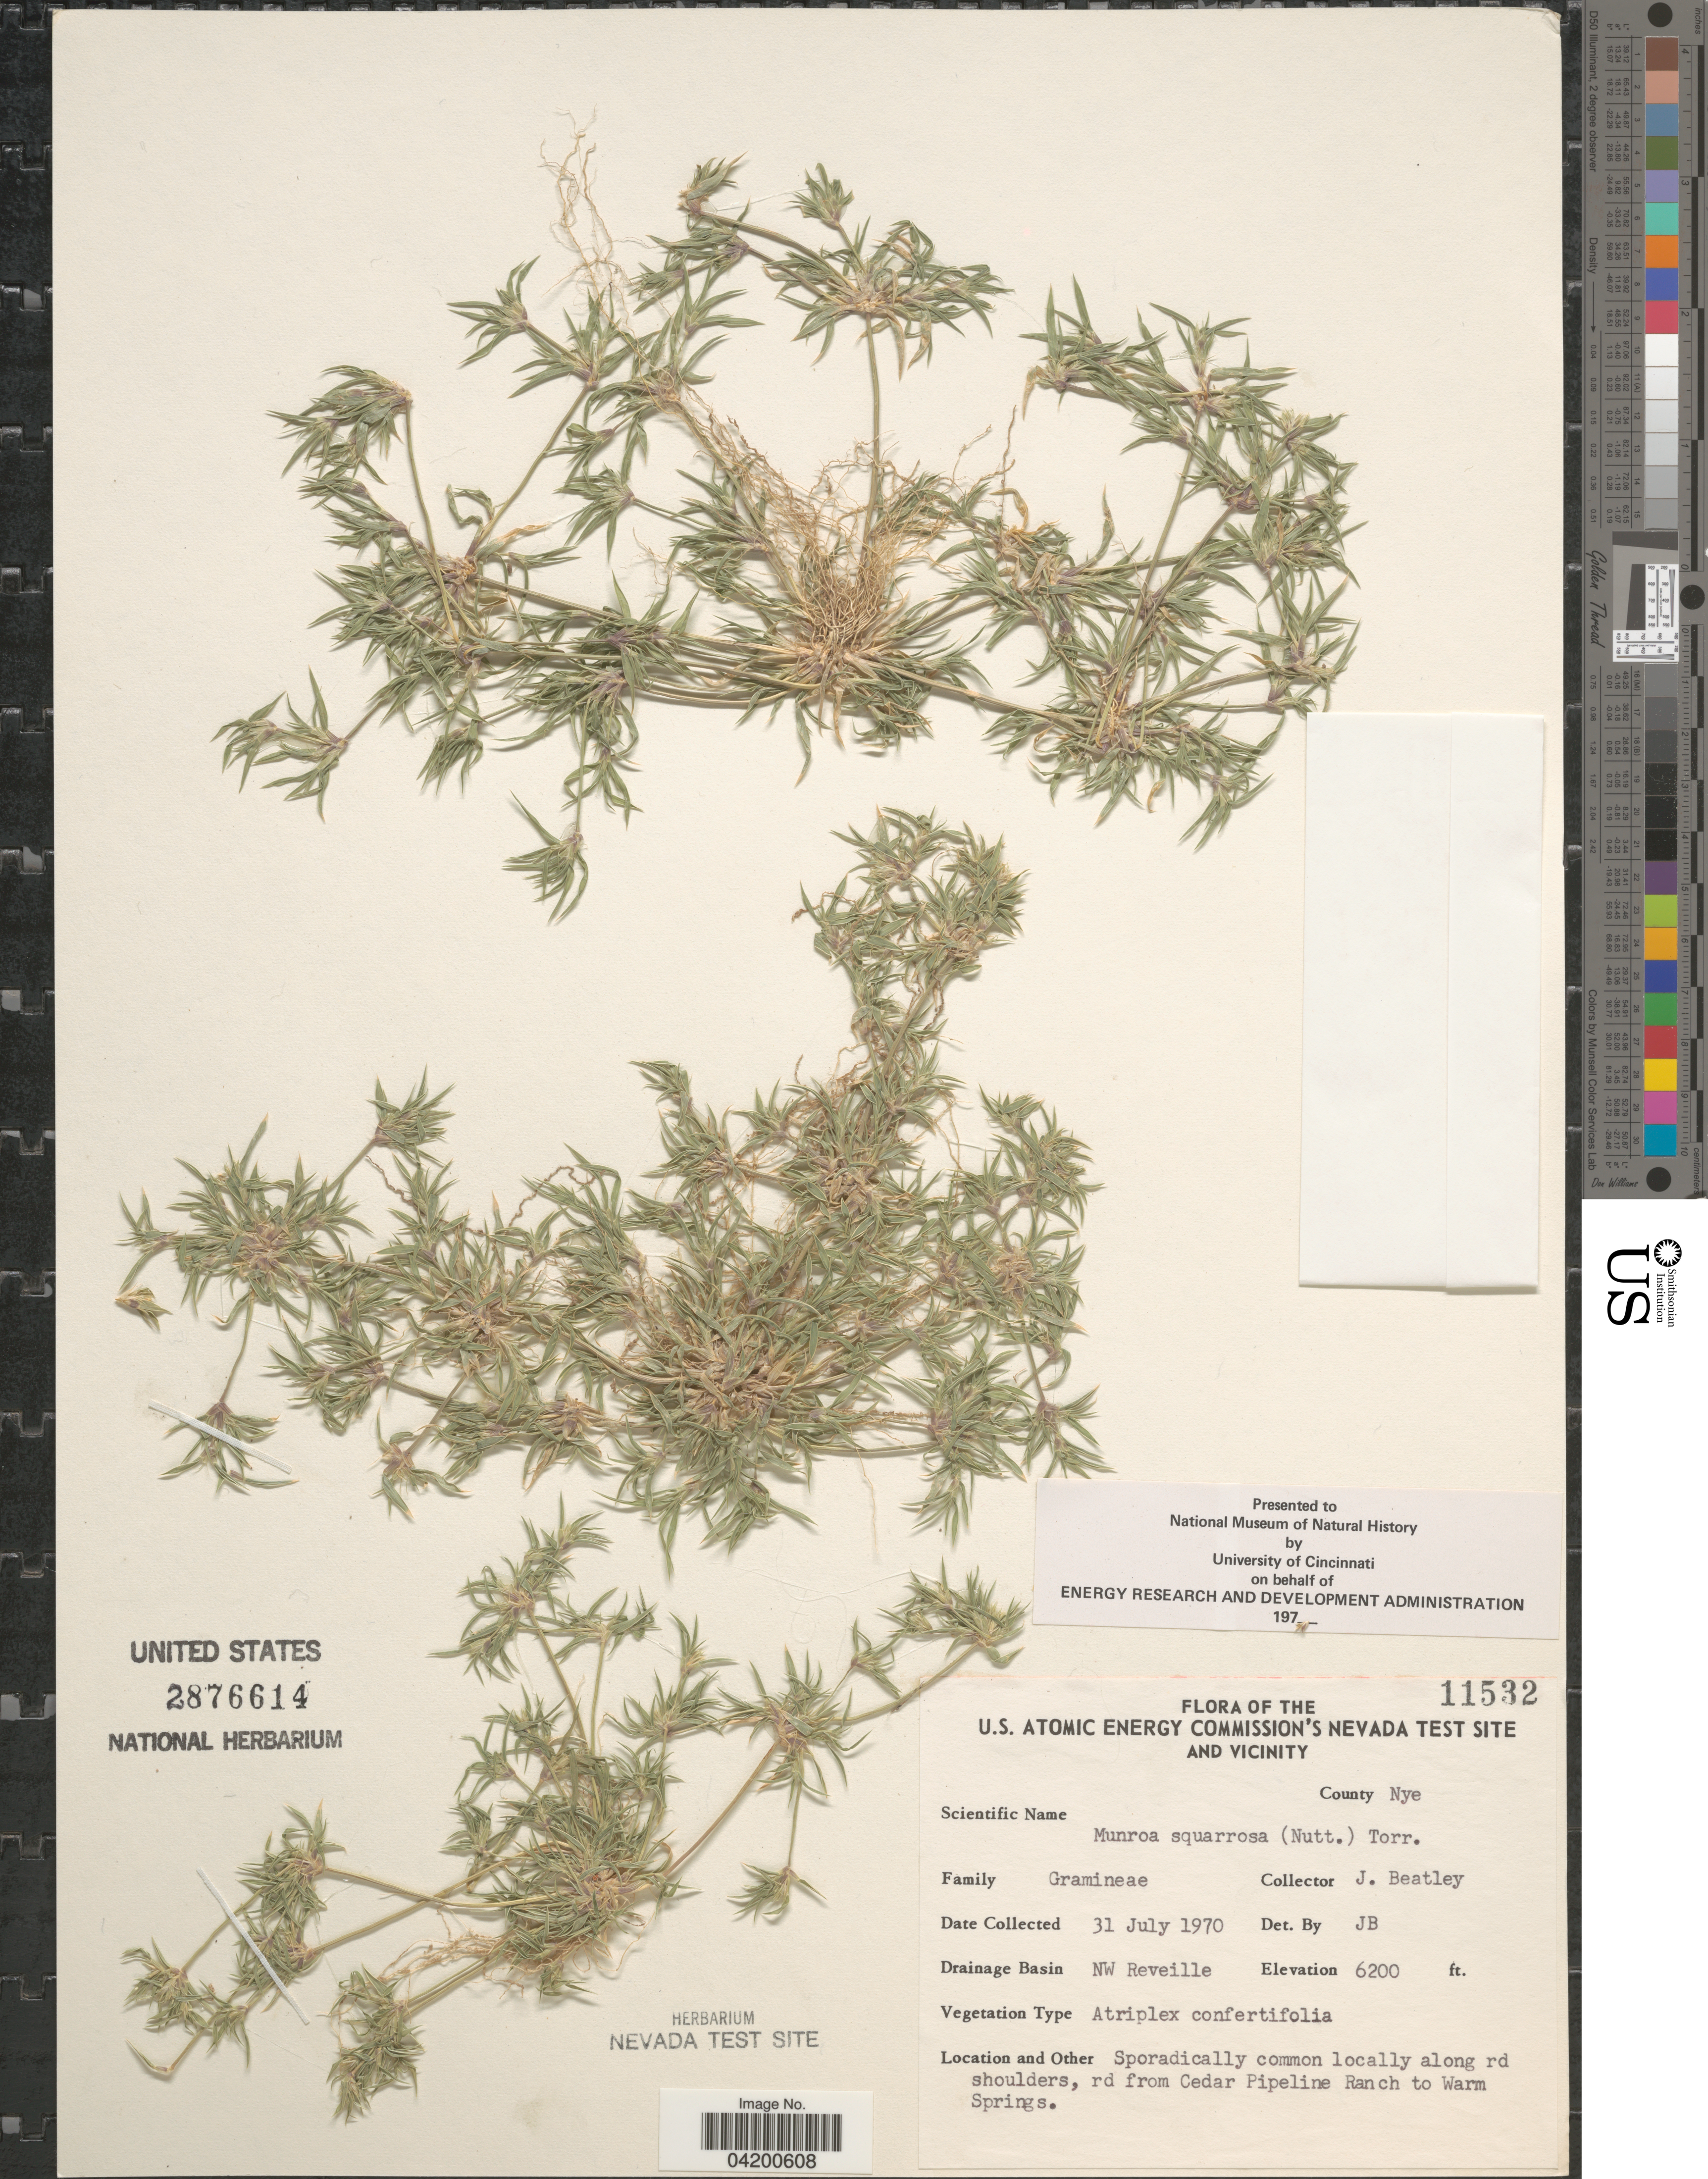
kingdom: Plantae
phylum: Tracheophyta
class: Liliopsida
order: Poales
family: Poaceae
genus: Munroa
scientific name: Munroa squarrosa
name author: (Nutt.) Torr.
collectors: J. C. Beatley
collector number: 11532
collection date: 1970-07-31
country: United States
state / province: Nevada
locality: The U.S. Atomic Energy Commission's Nevada Test Site and Vicinity. County Nye. Drainage Basin NW Reveille. Along rd shoulders, rd from Cedar Pipeline Ranch to Warm Springs.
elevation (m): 1890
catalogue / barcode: US 2876614